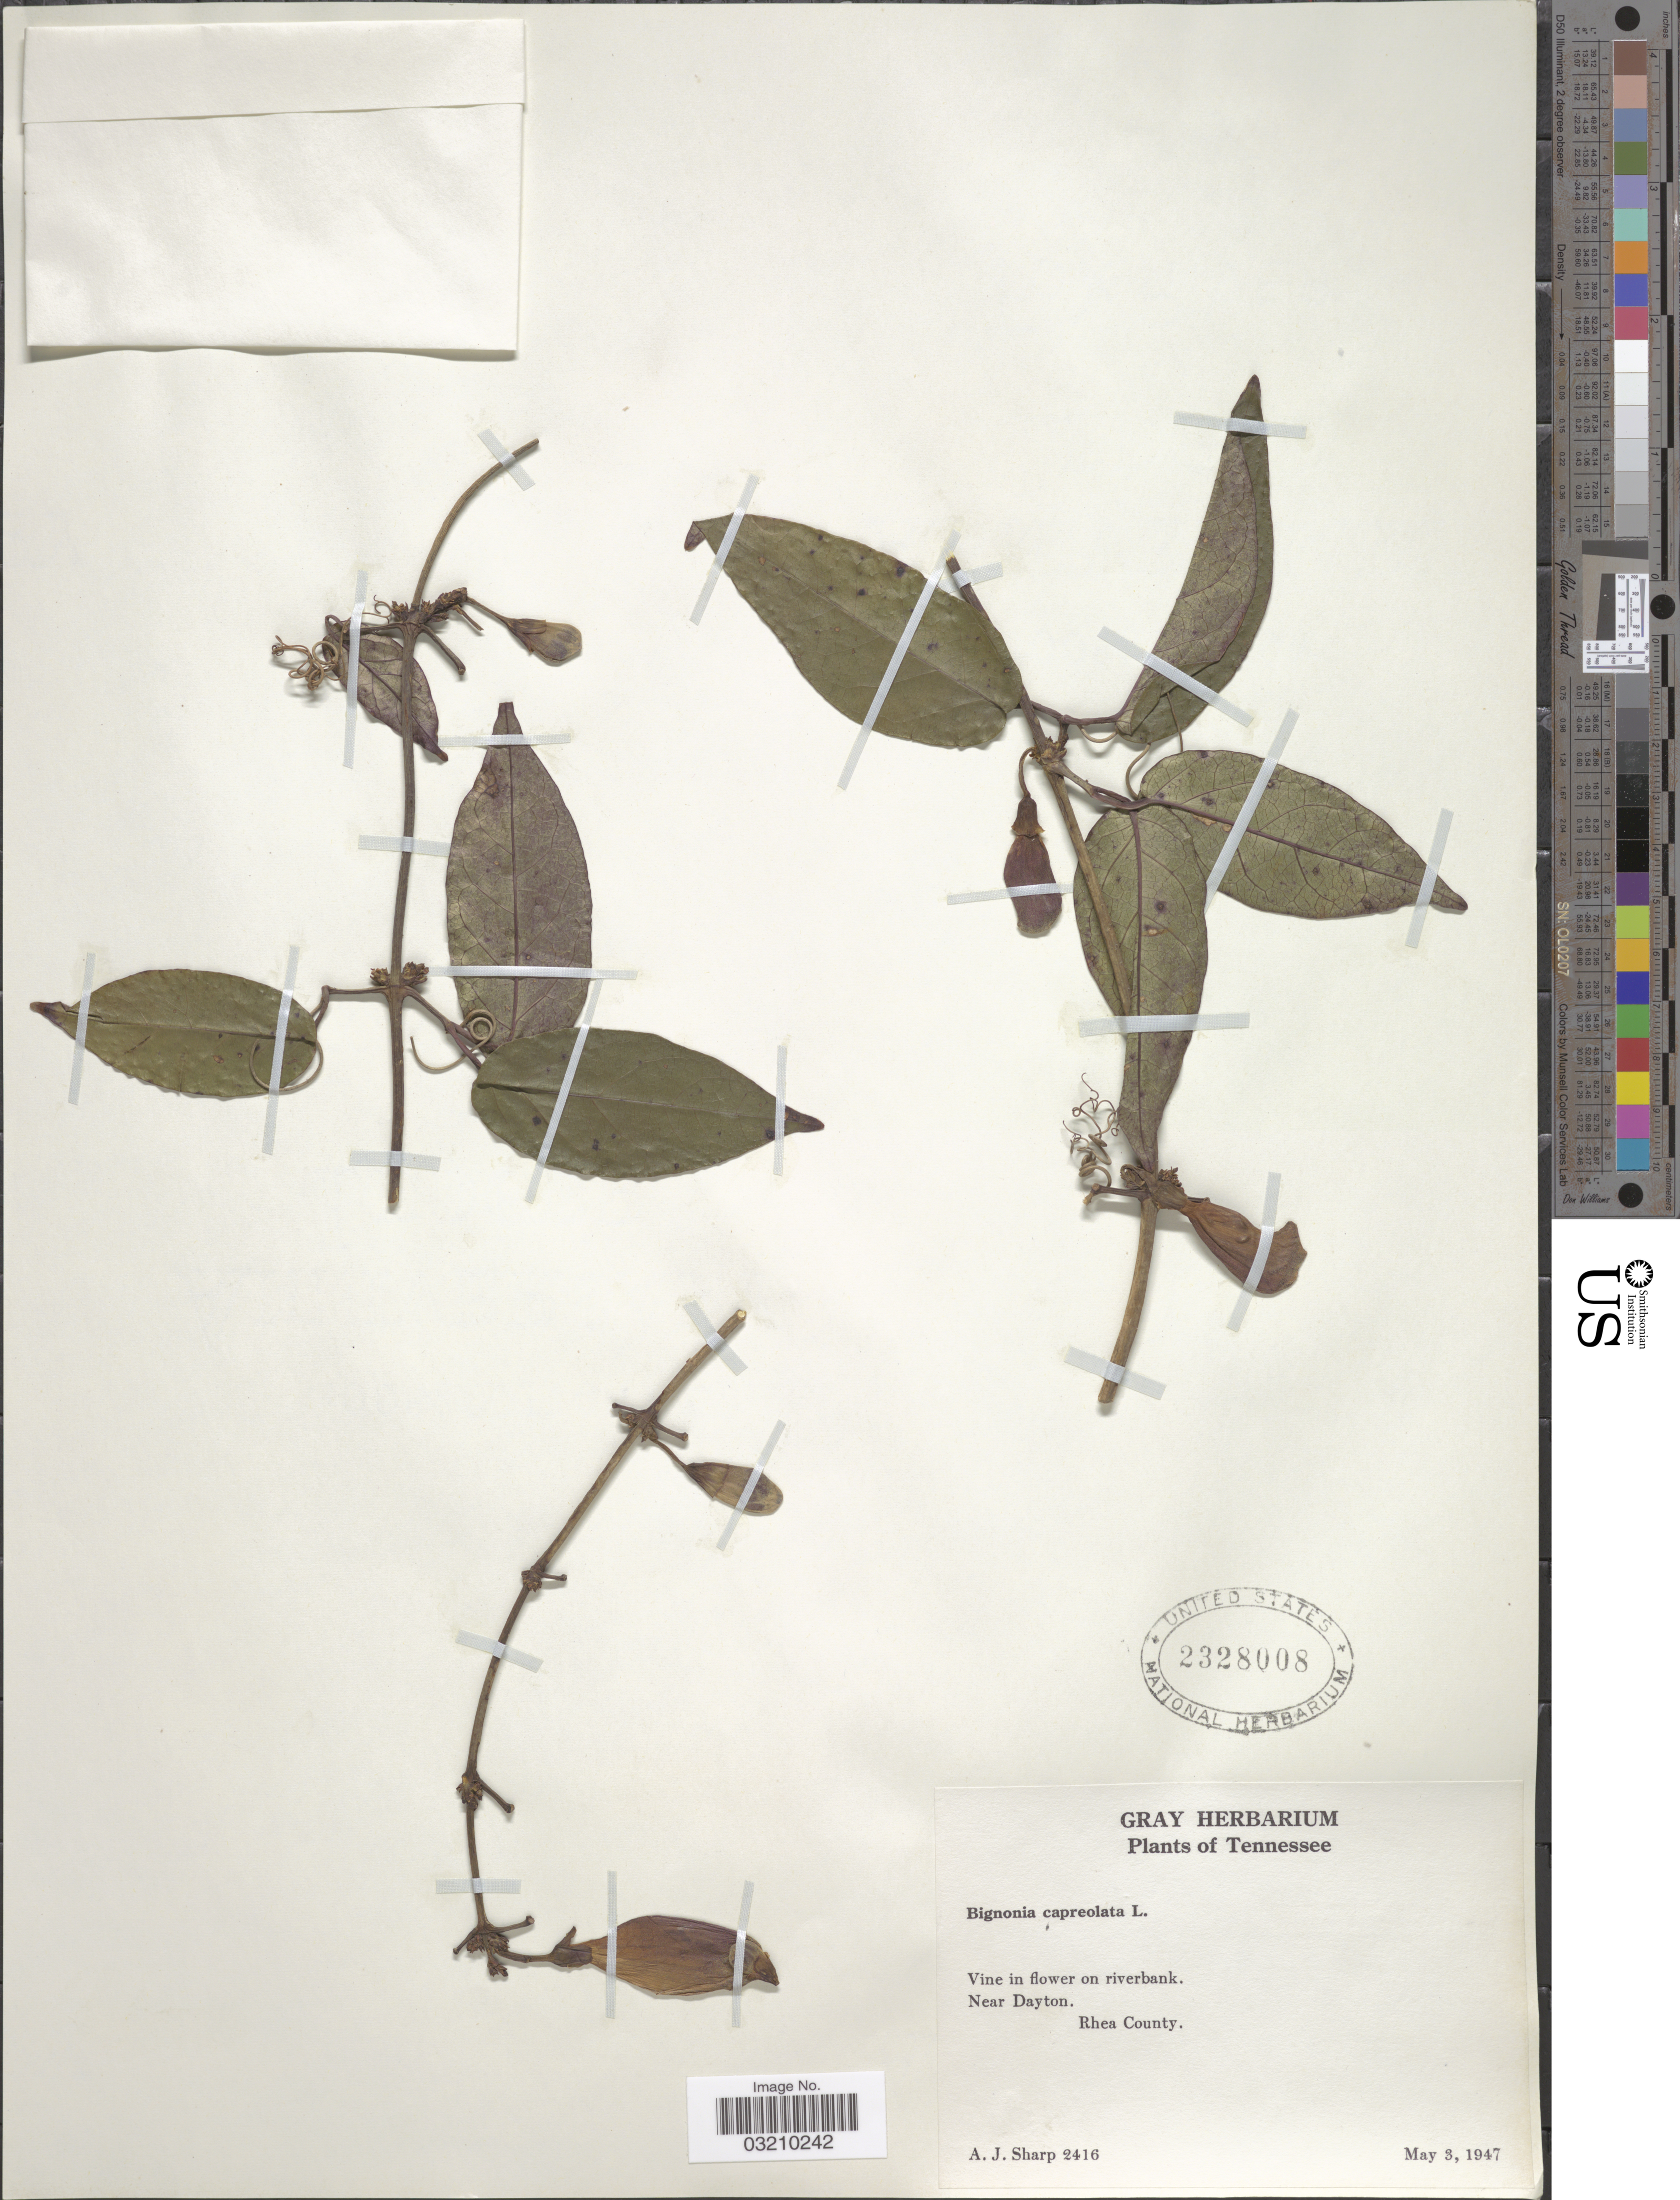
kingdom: Plantae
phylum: Tracheophyta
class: Magnoliopsida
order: Lamiales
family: Bignoniaceae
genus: Bignonia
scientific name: Bignonia capreolata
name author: L.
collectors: A. J. Sharp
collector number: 2416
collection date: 1947-05-03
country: United States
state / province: Tennessee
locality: Near Dayton. Rhea County.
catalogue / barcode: US 2328008